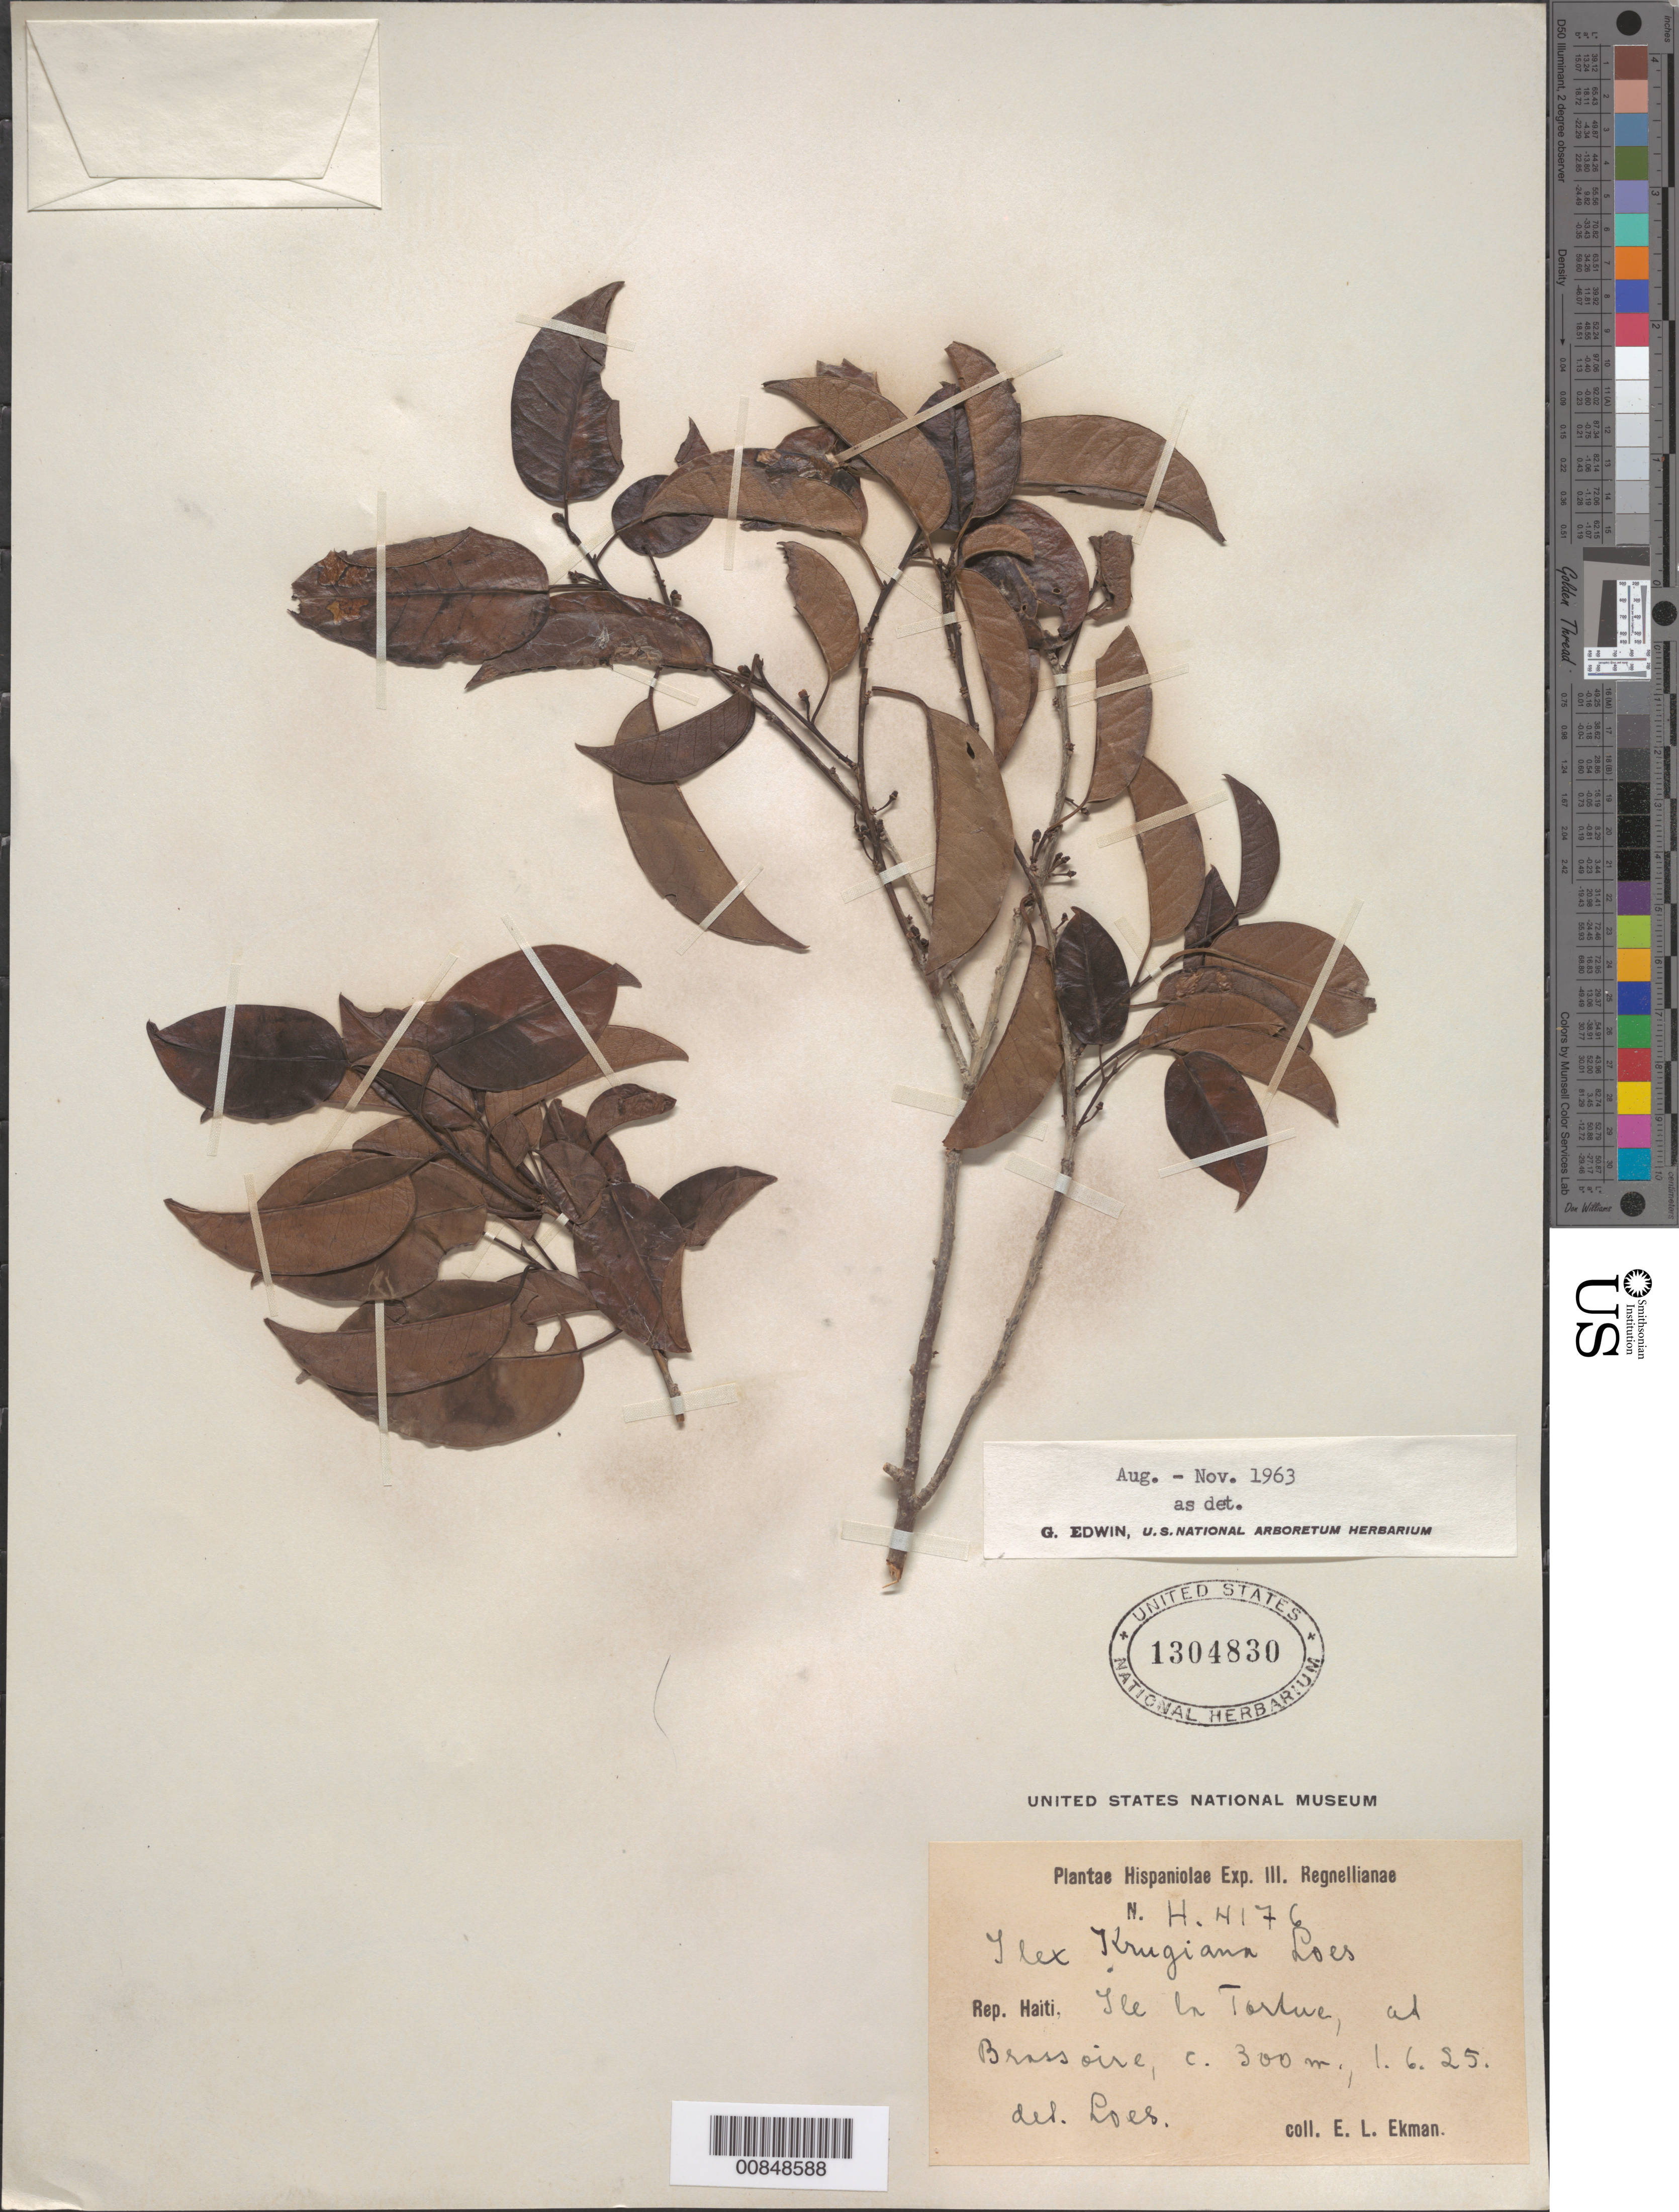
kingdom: Plantae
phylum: Tracheophyta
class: Magnoliopsida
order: Aquifoliales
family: Aquifoliaceae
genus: Ilex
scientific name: Ilex krugiana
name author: Loes.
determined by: Edwin, G.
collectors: E. L. Ekman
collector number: H 4176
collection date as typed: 01 Jun 1925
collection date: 1925-06-01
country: Haiti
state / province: Nord-Ouest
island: Île de la Tortue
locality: At brassoire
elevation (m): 300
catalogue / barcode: US 1304830